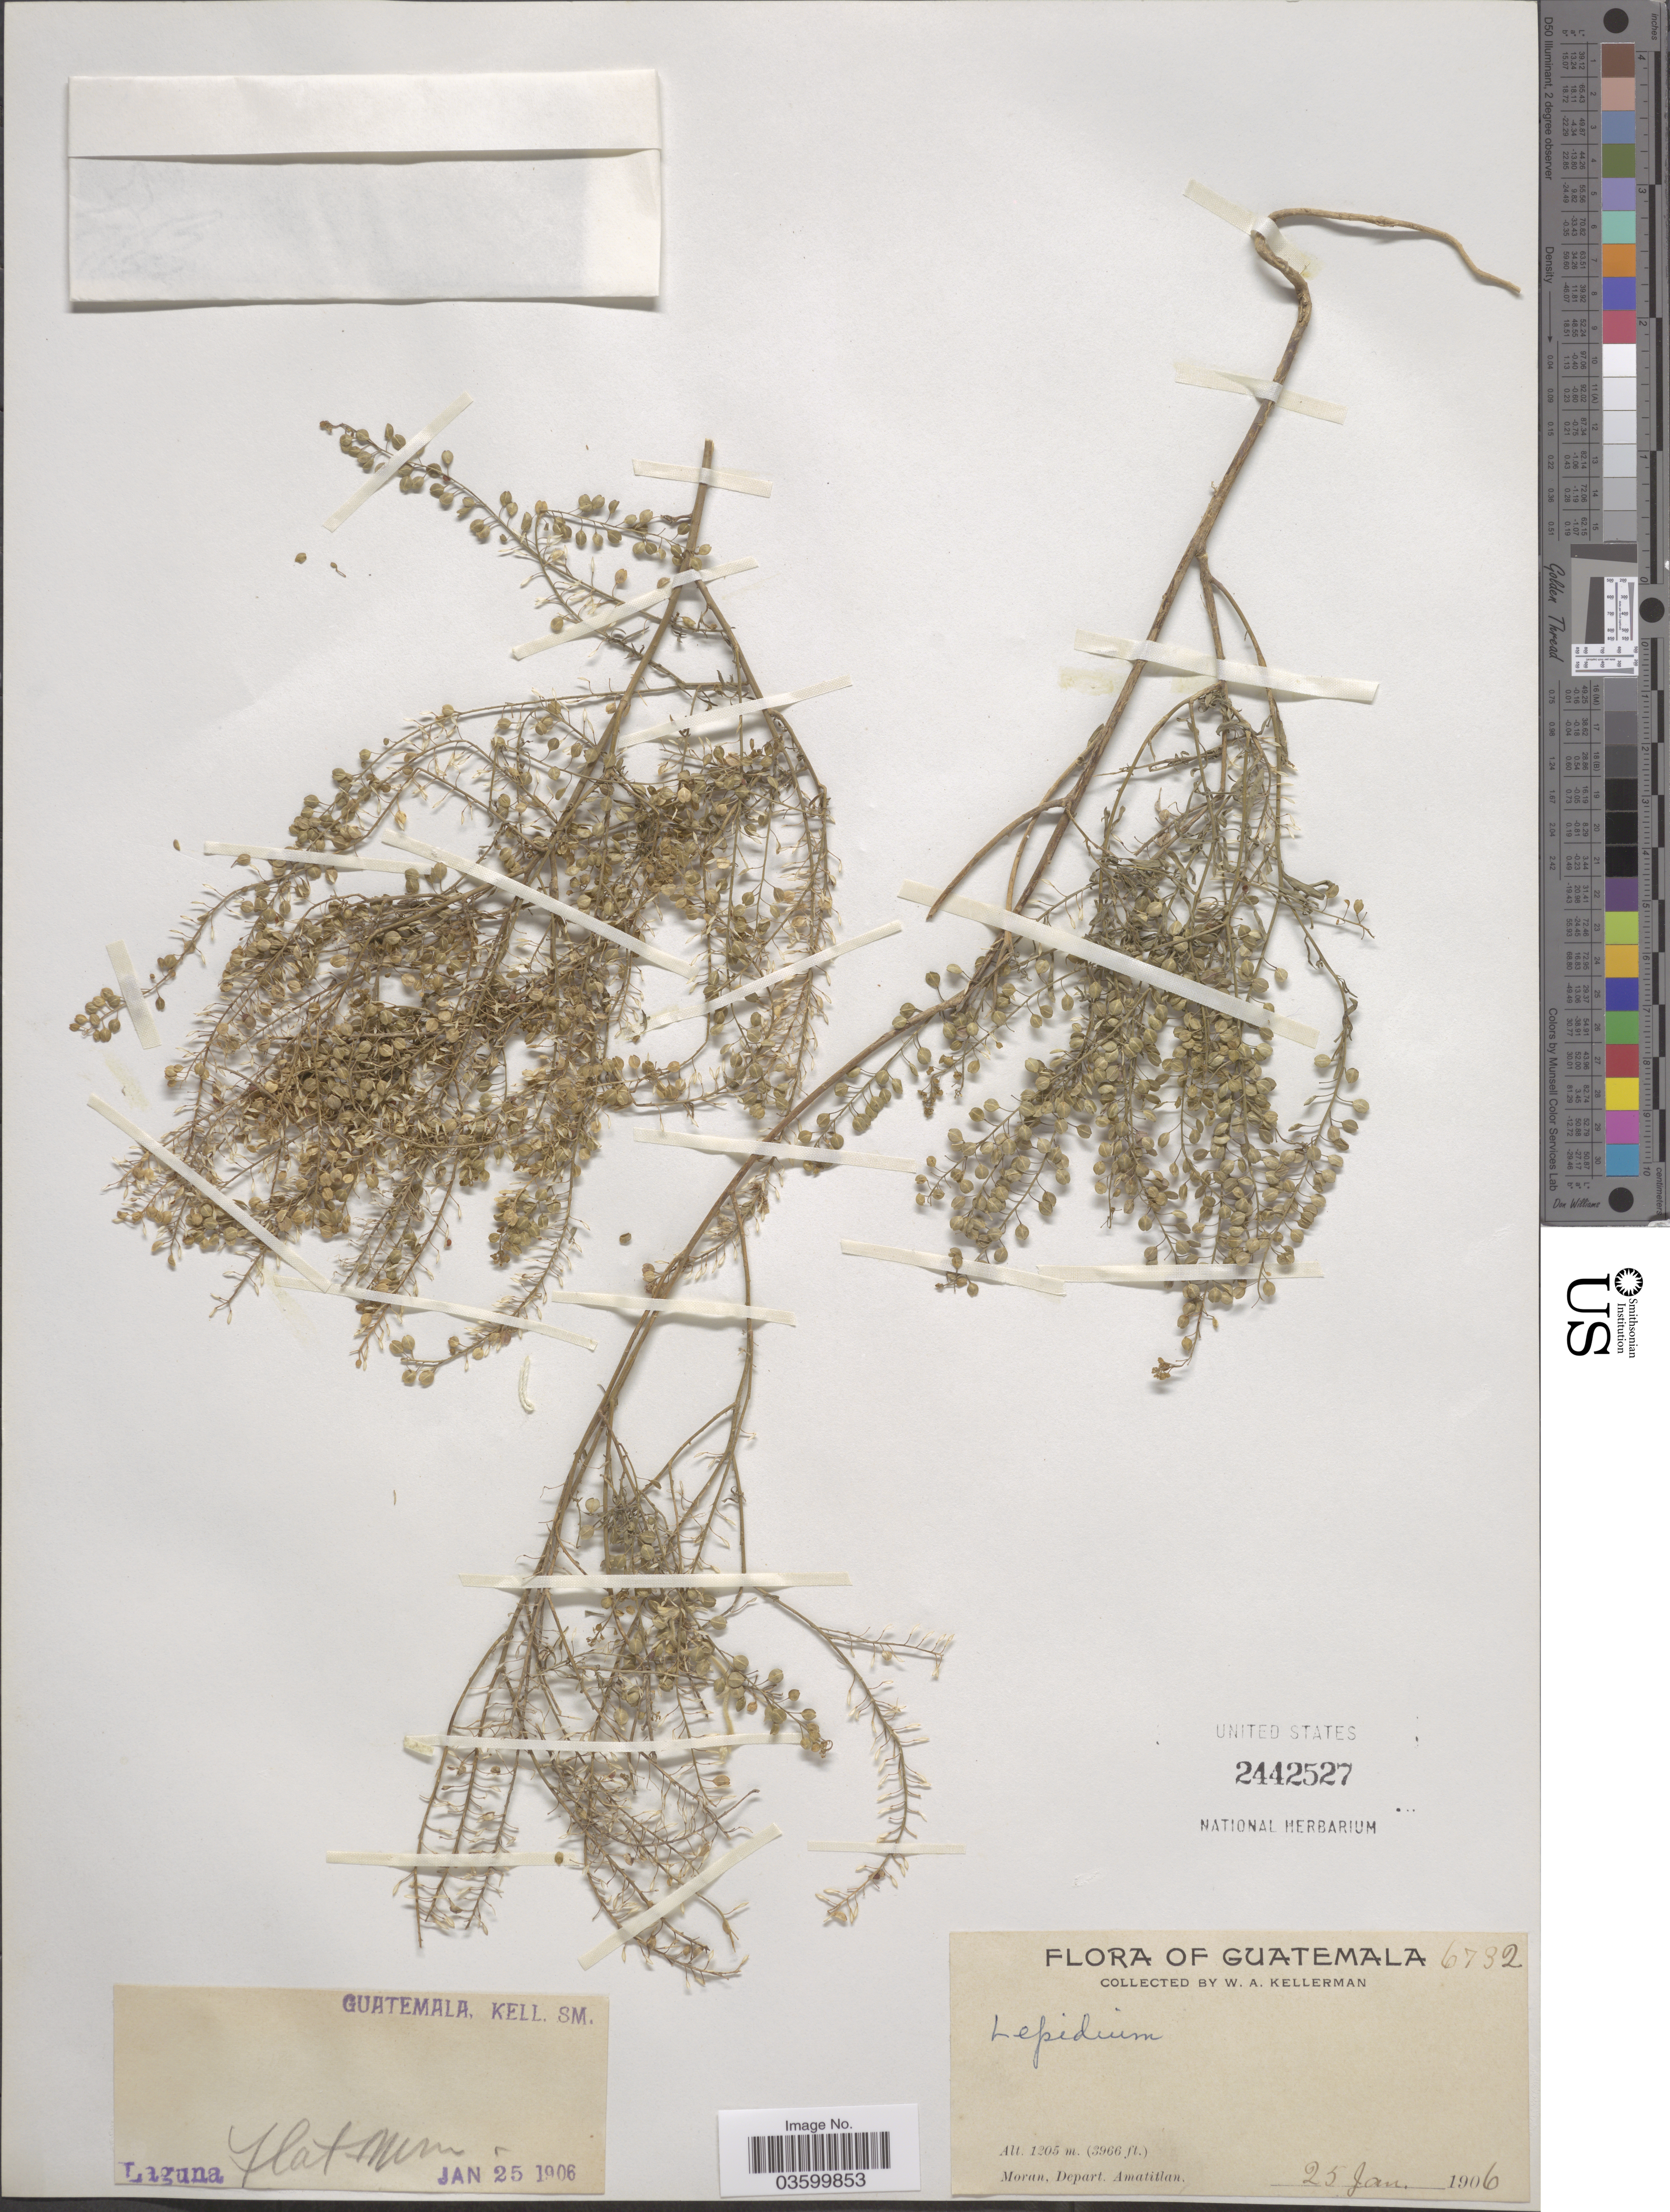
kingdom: Plantae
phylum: Tracheophyta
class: Magnoliopsida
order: Brassicales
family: Brassicaceae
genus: Lepidium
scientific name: Lepidium virginicum var. pubescens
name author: (Greene) C.L. Hitchc.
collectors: W. Kellerman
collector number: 6732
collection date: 1906-01-25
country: Guatemala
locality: Moran, Depart. Amatitlan. Laguna.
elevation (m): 1205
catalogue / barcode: US 2442527